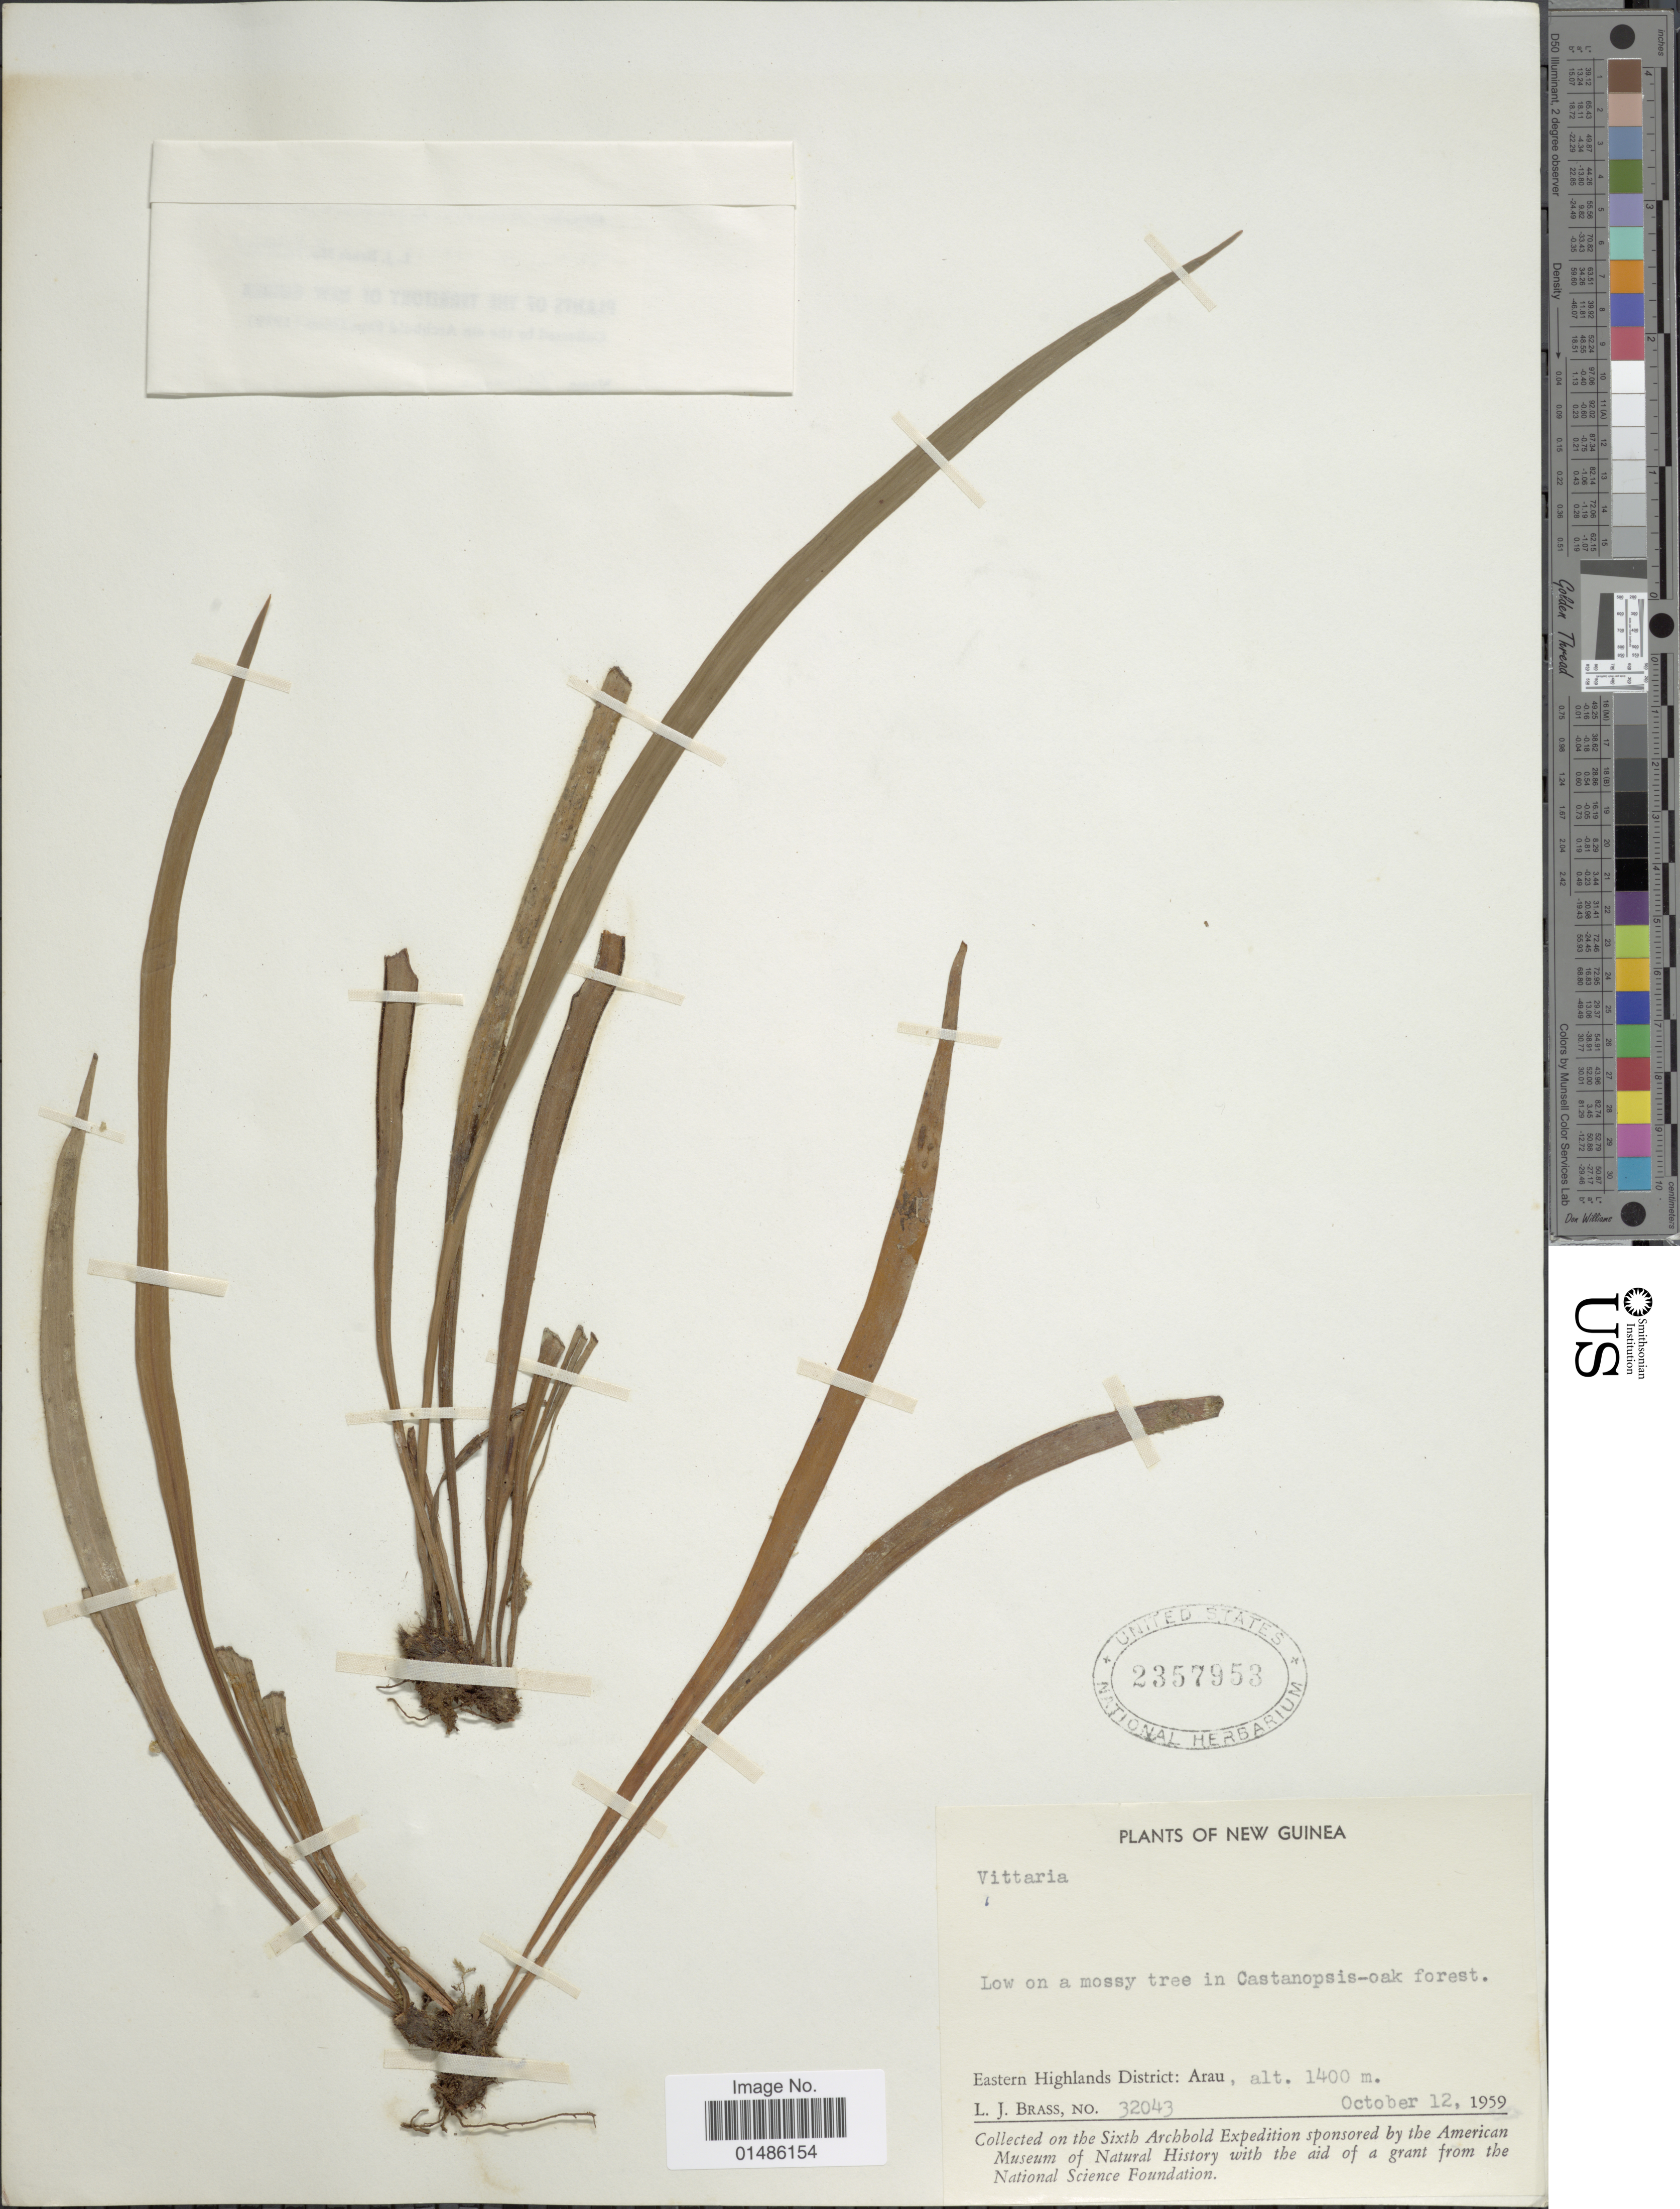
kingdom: Plantae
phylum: Tracheophyta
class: Polypodiopsida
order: Polypodiales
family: Pteridaceae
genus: Haplopteris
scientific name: Haplopteris sp.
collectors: L. J. Brass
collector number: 32043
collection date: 1959-10-12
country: Papua New Guinea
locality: New Guinea. Eastern Highlands District: Arau.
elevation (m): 1400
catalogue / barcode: US 2357953